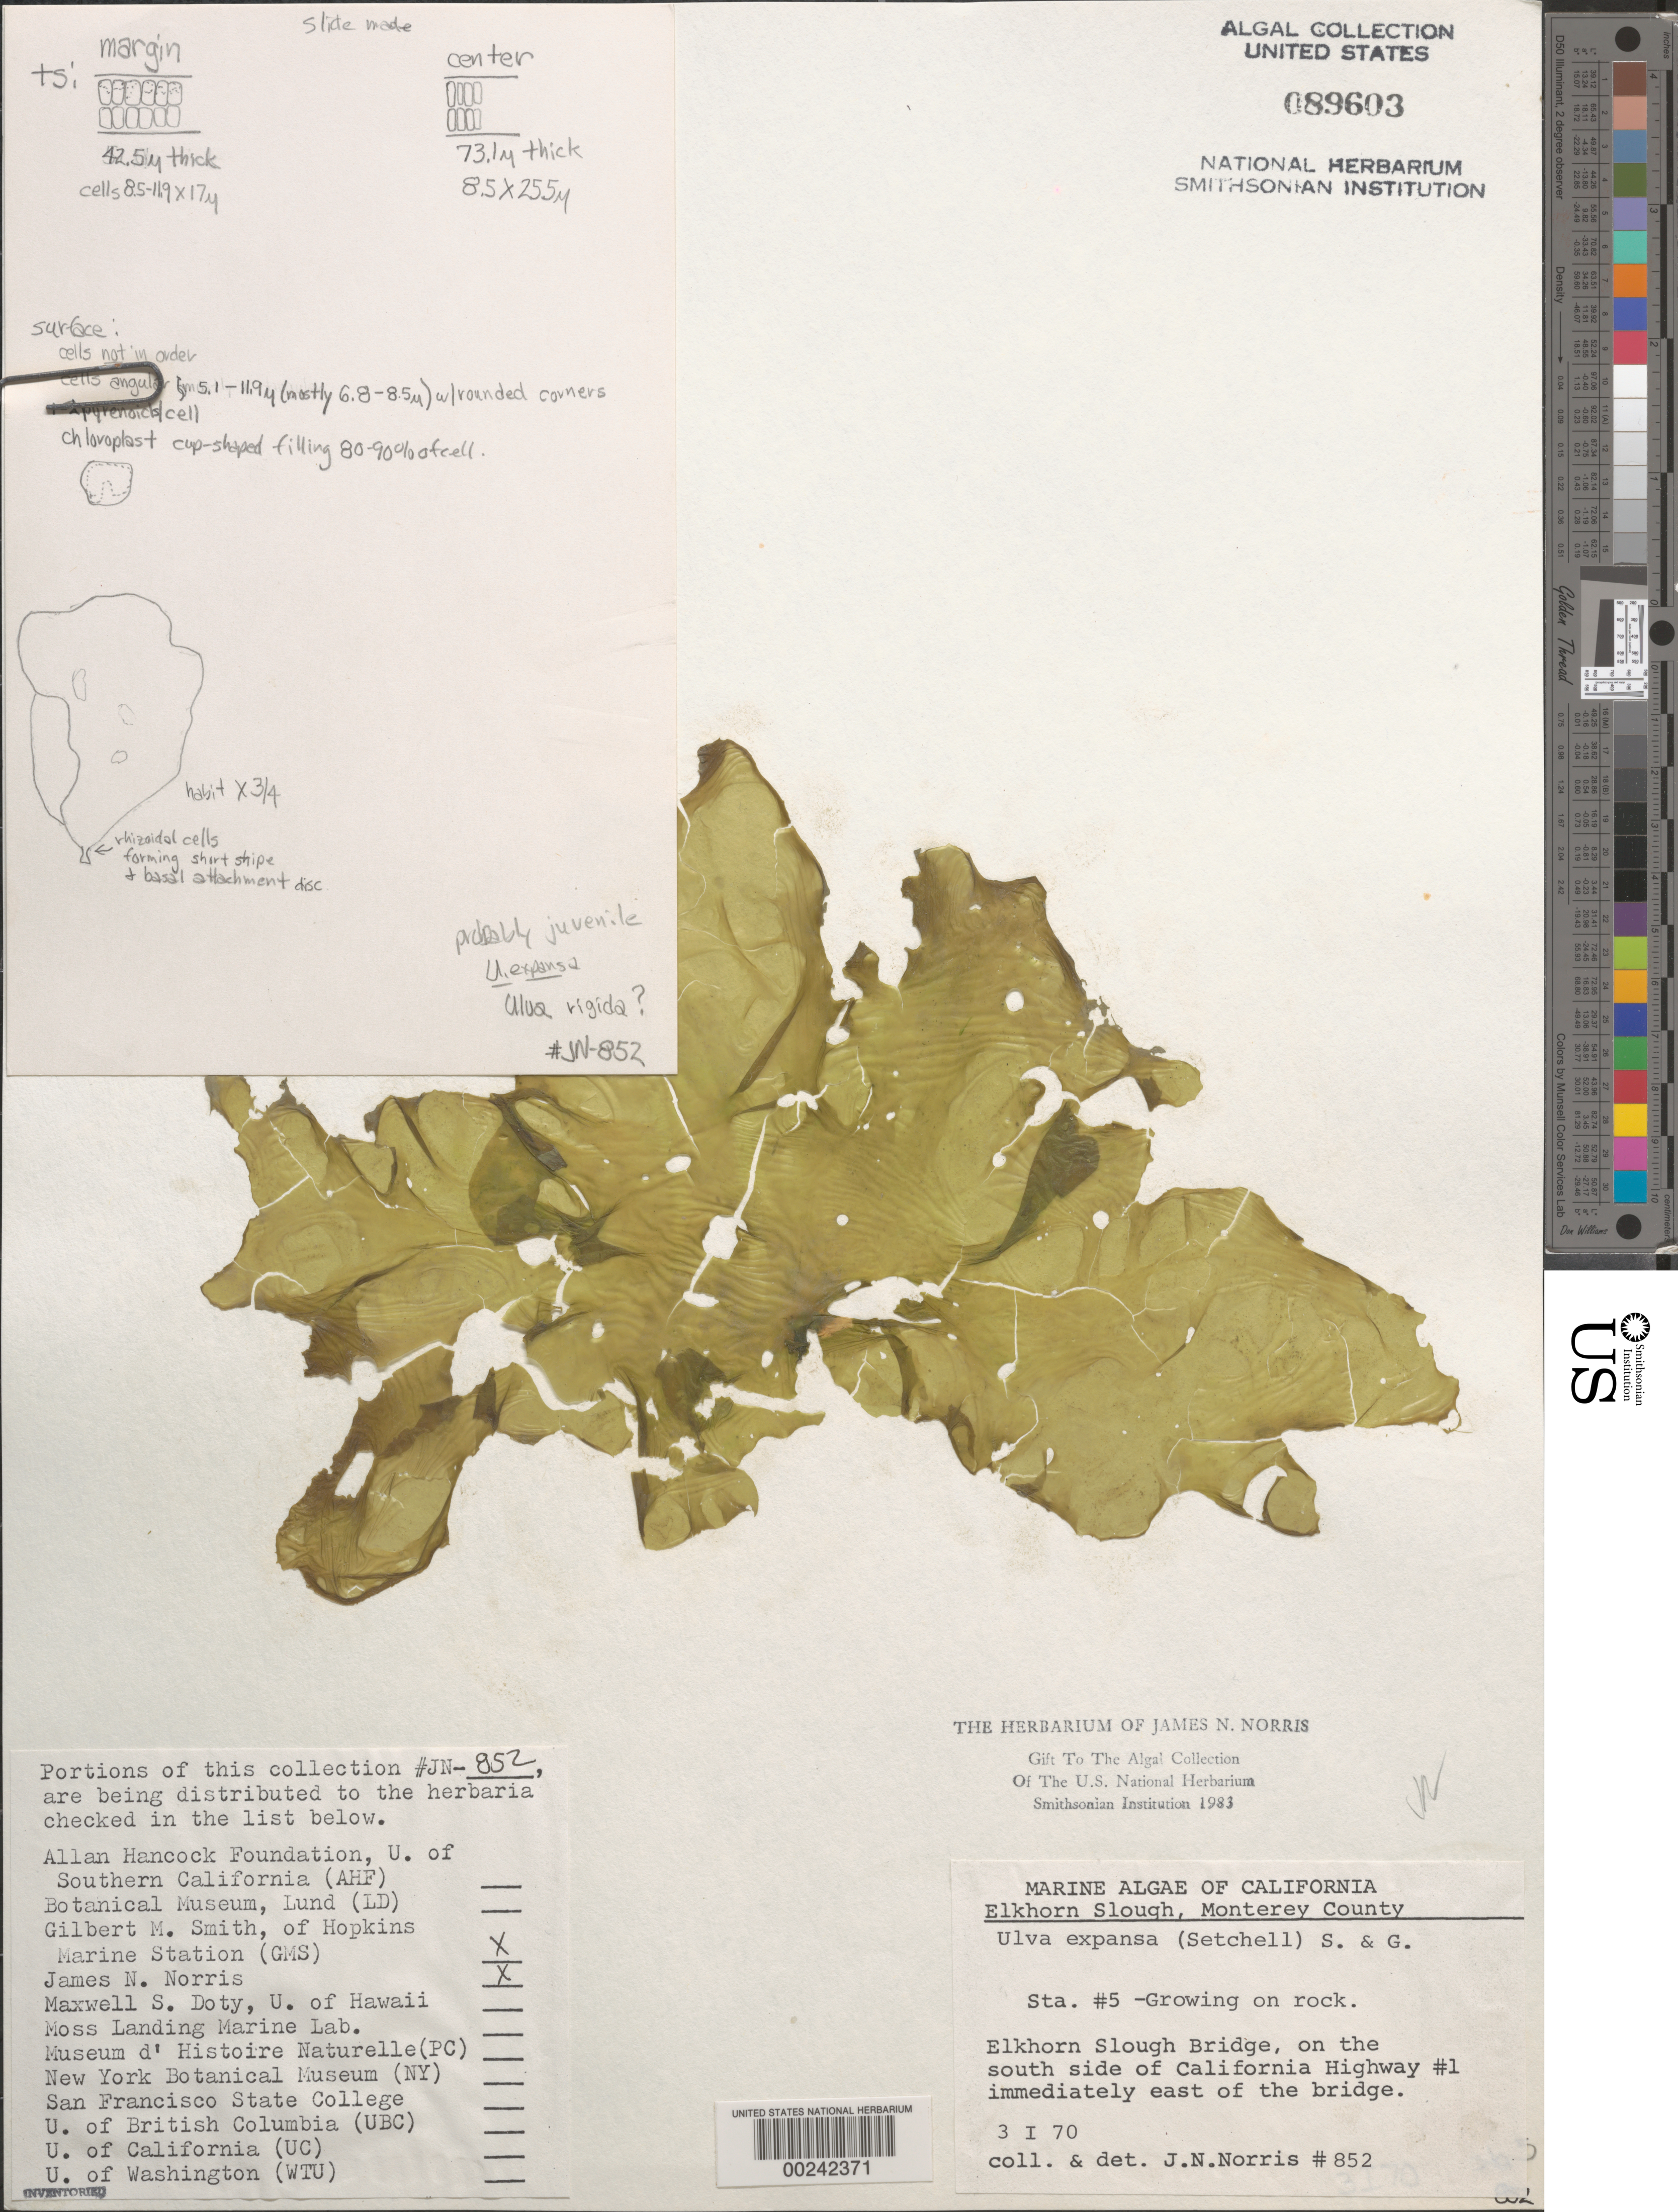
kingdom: Plantae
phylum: Chlorophyta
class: Ulvophyceae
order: Ulvales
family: Ulvaceae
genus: Ulva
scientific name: Ulva expansa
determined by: Norris, James N.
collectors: J. N. Norris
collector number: JN-852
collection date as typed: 03 Jan 1970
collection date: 1970-01-03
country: United States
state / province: California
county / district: Monterey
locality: Elkhorn Slough, Elkhorn Slough Bridge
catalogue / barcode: US 89603